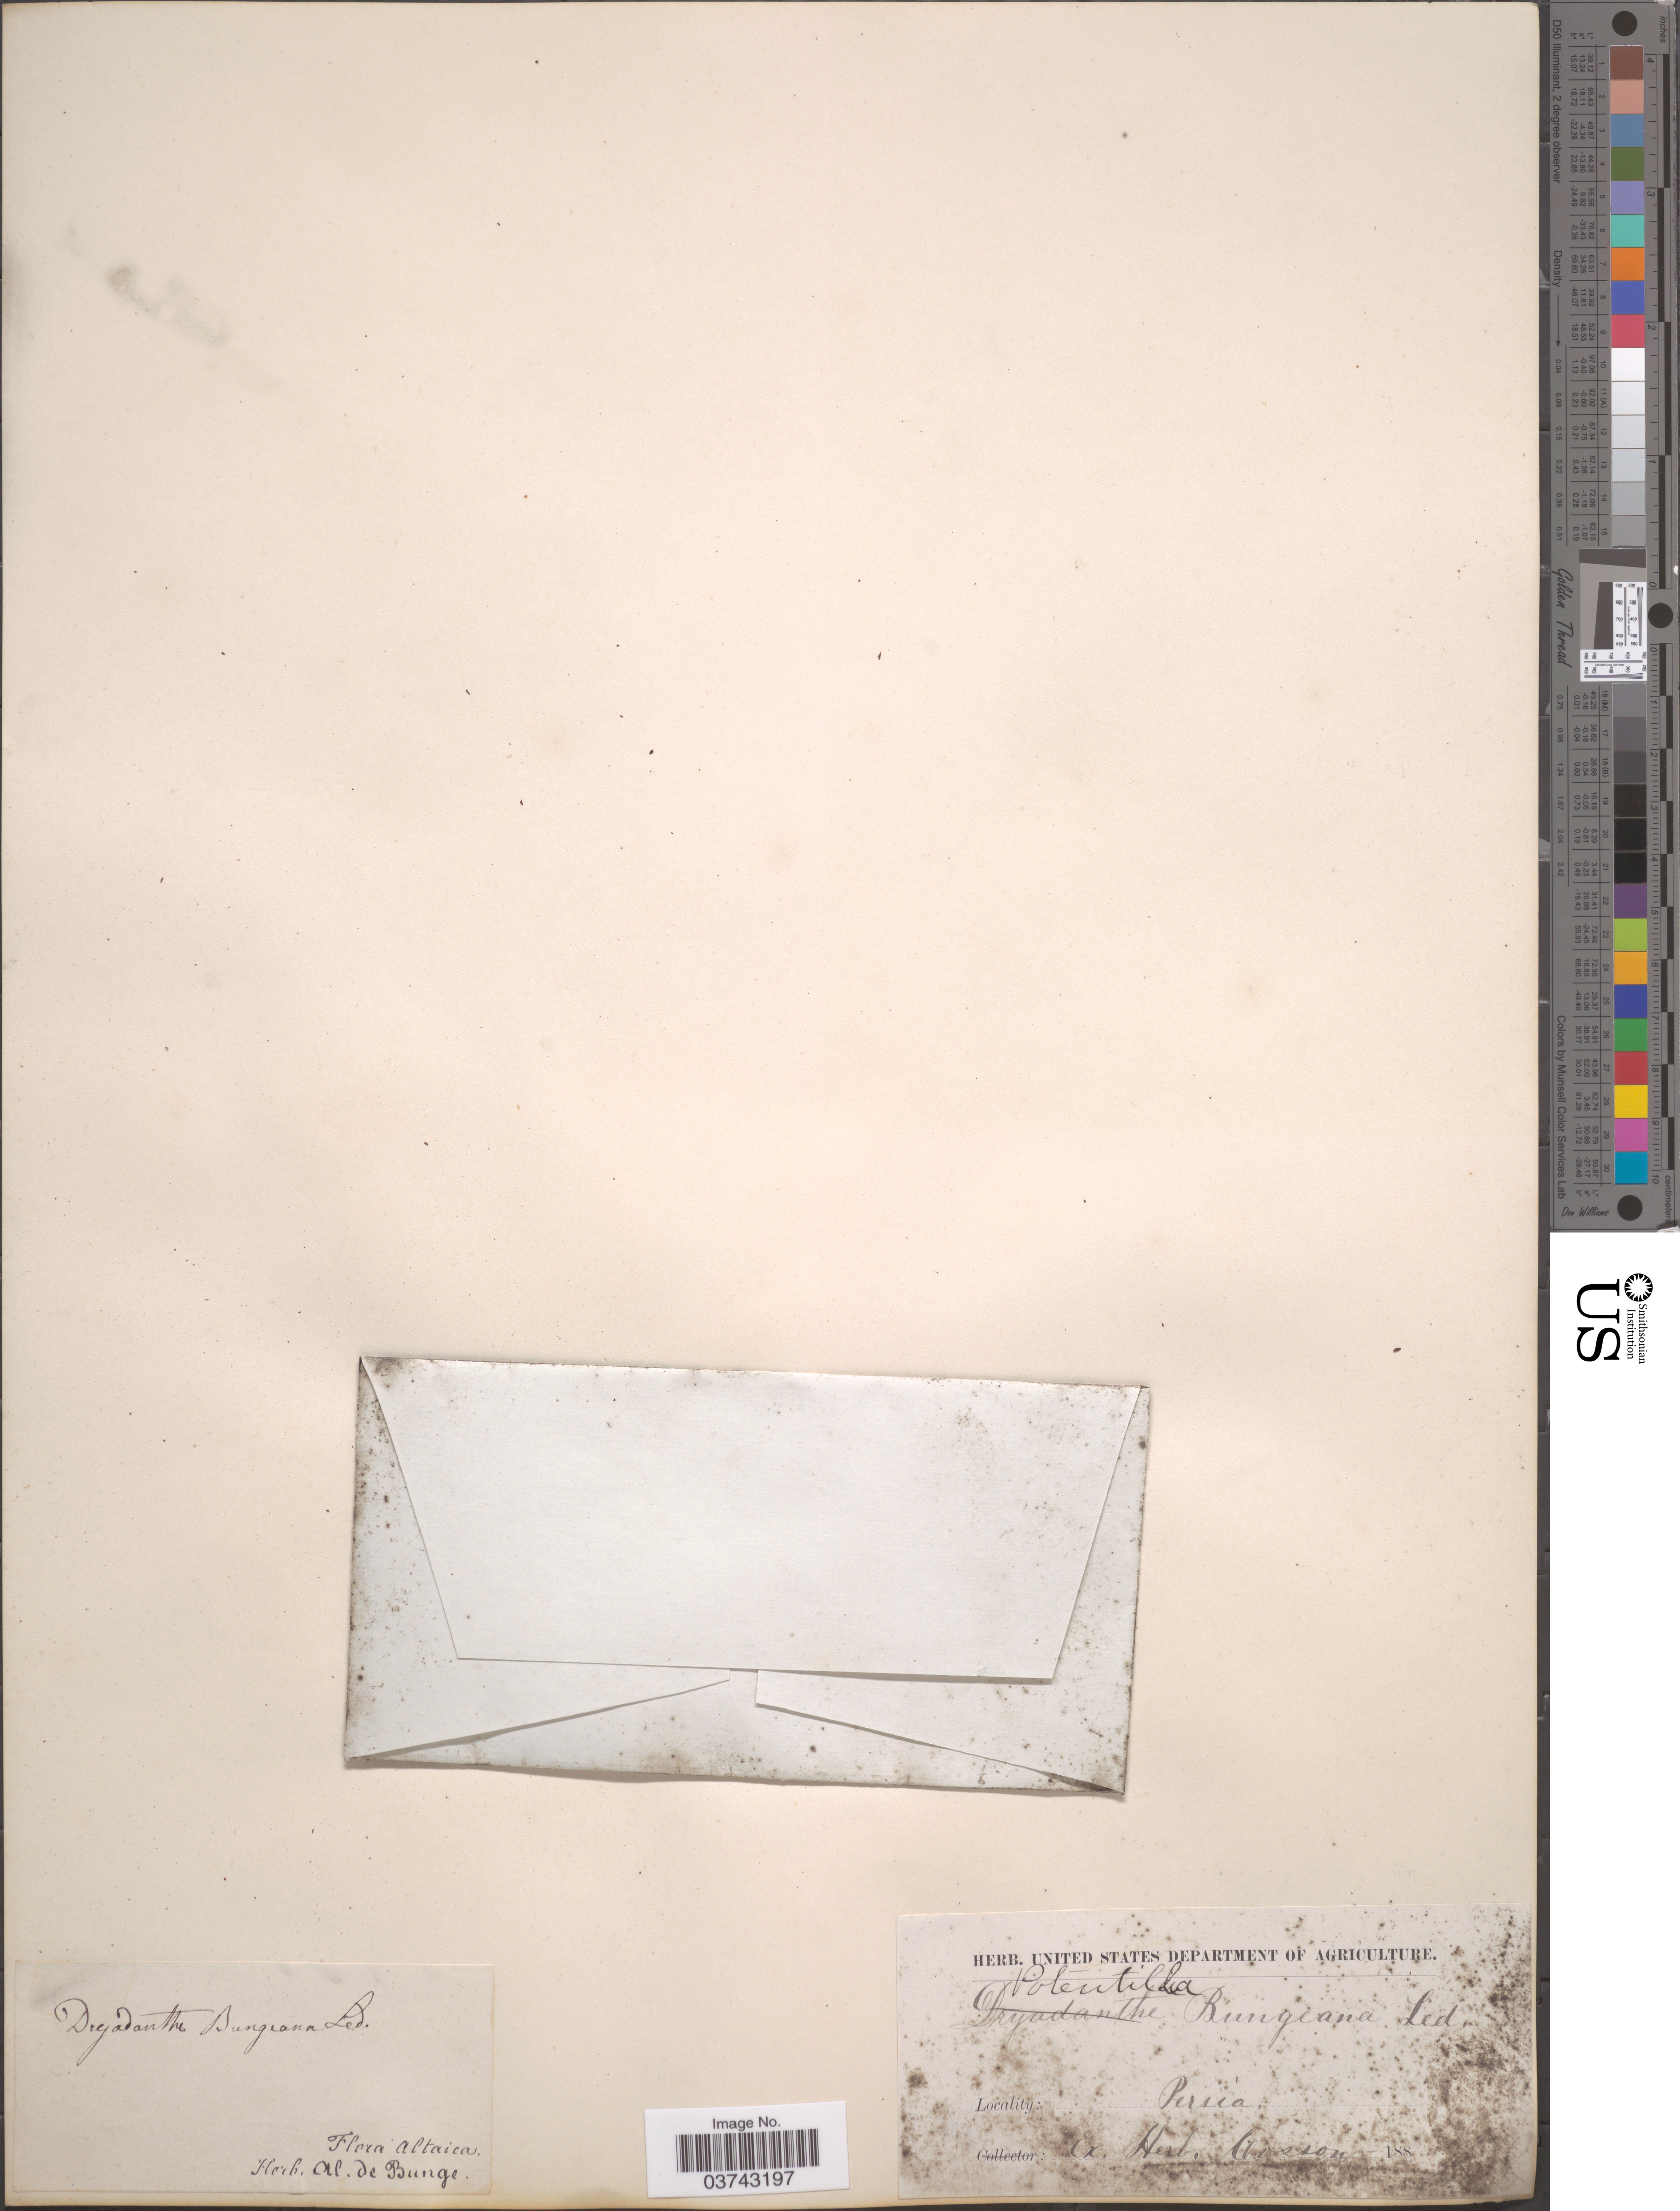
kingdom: Plantae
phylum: Tracheophyta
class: Magnoliopsida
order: Rosales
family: Rosaceae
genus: Potentilla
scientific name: Potentilla tetrandra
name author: (Bunge) Hook. f.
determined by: Strong, Mark T., (BOT), Smithsonian Institution - National Museum of Natural History (UNITED STATES)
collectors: ex herb. Cosson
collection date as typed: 188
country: Iran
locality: Persia.